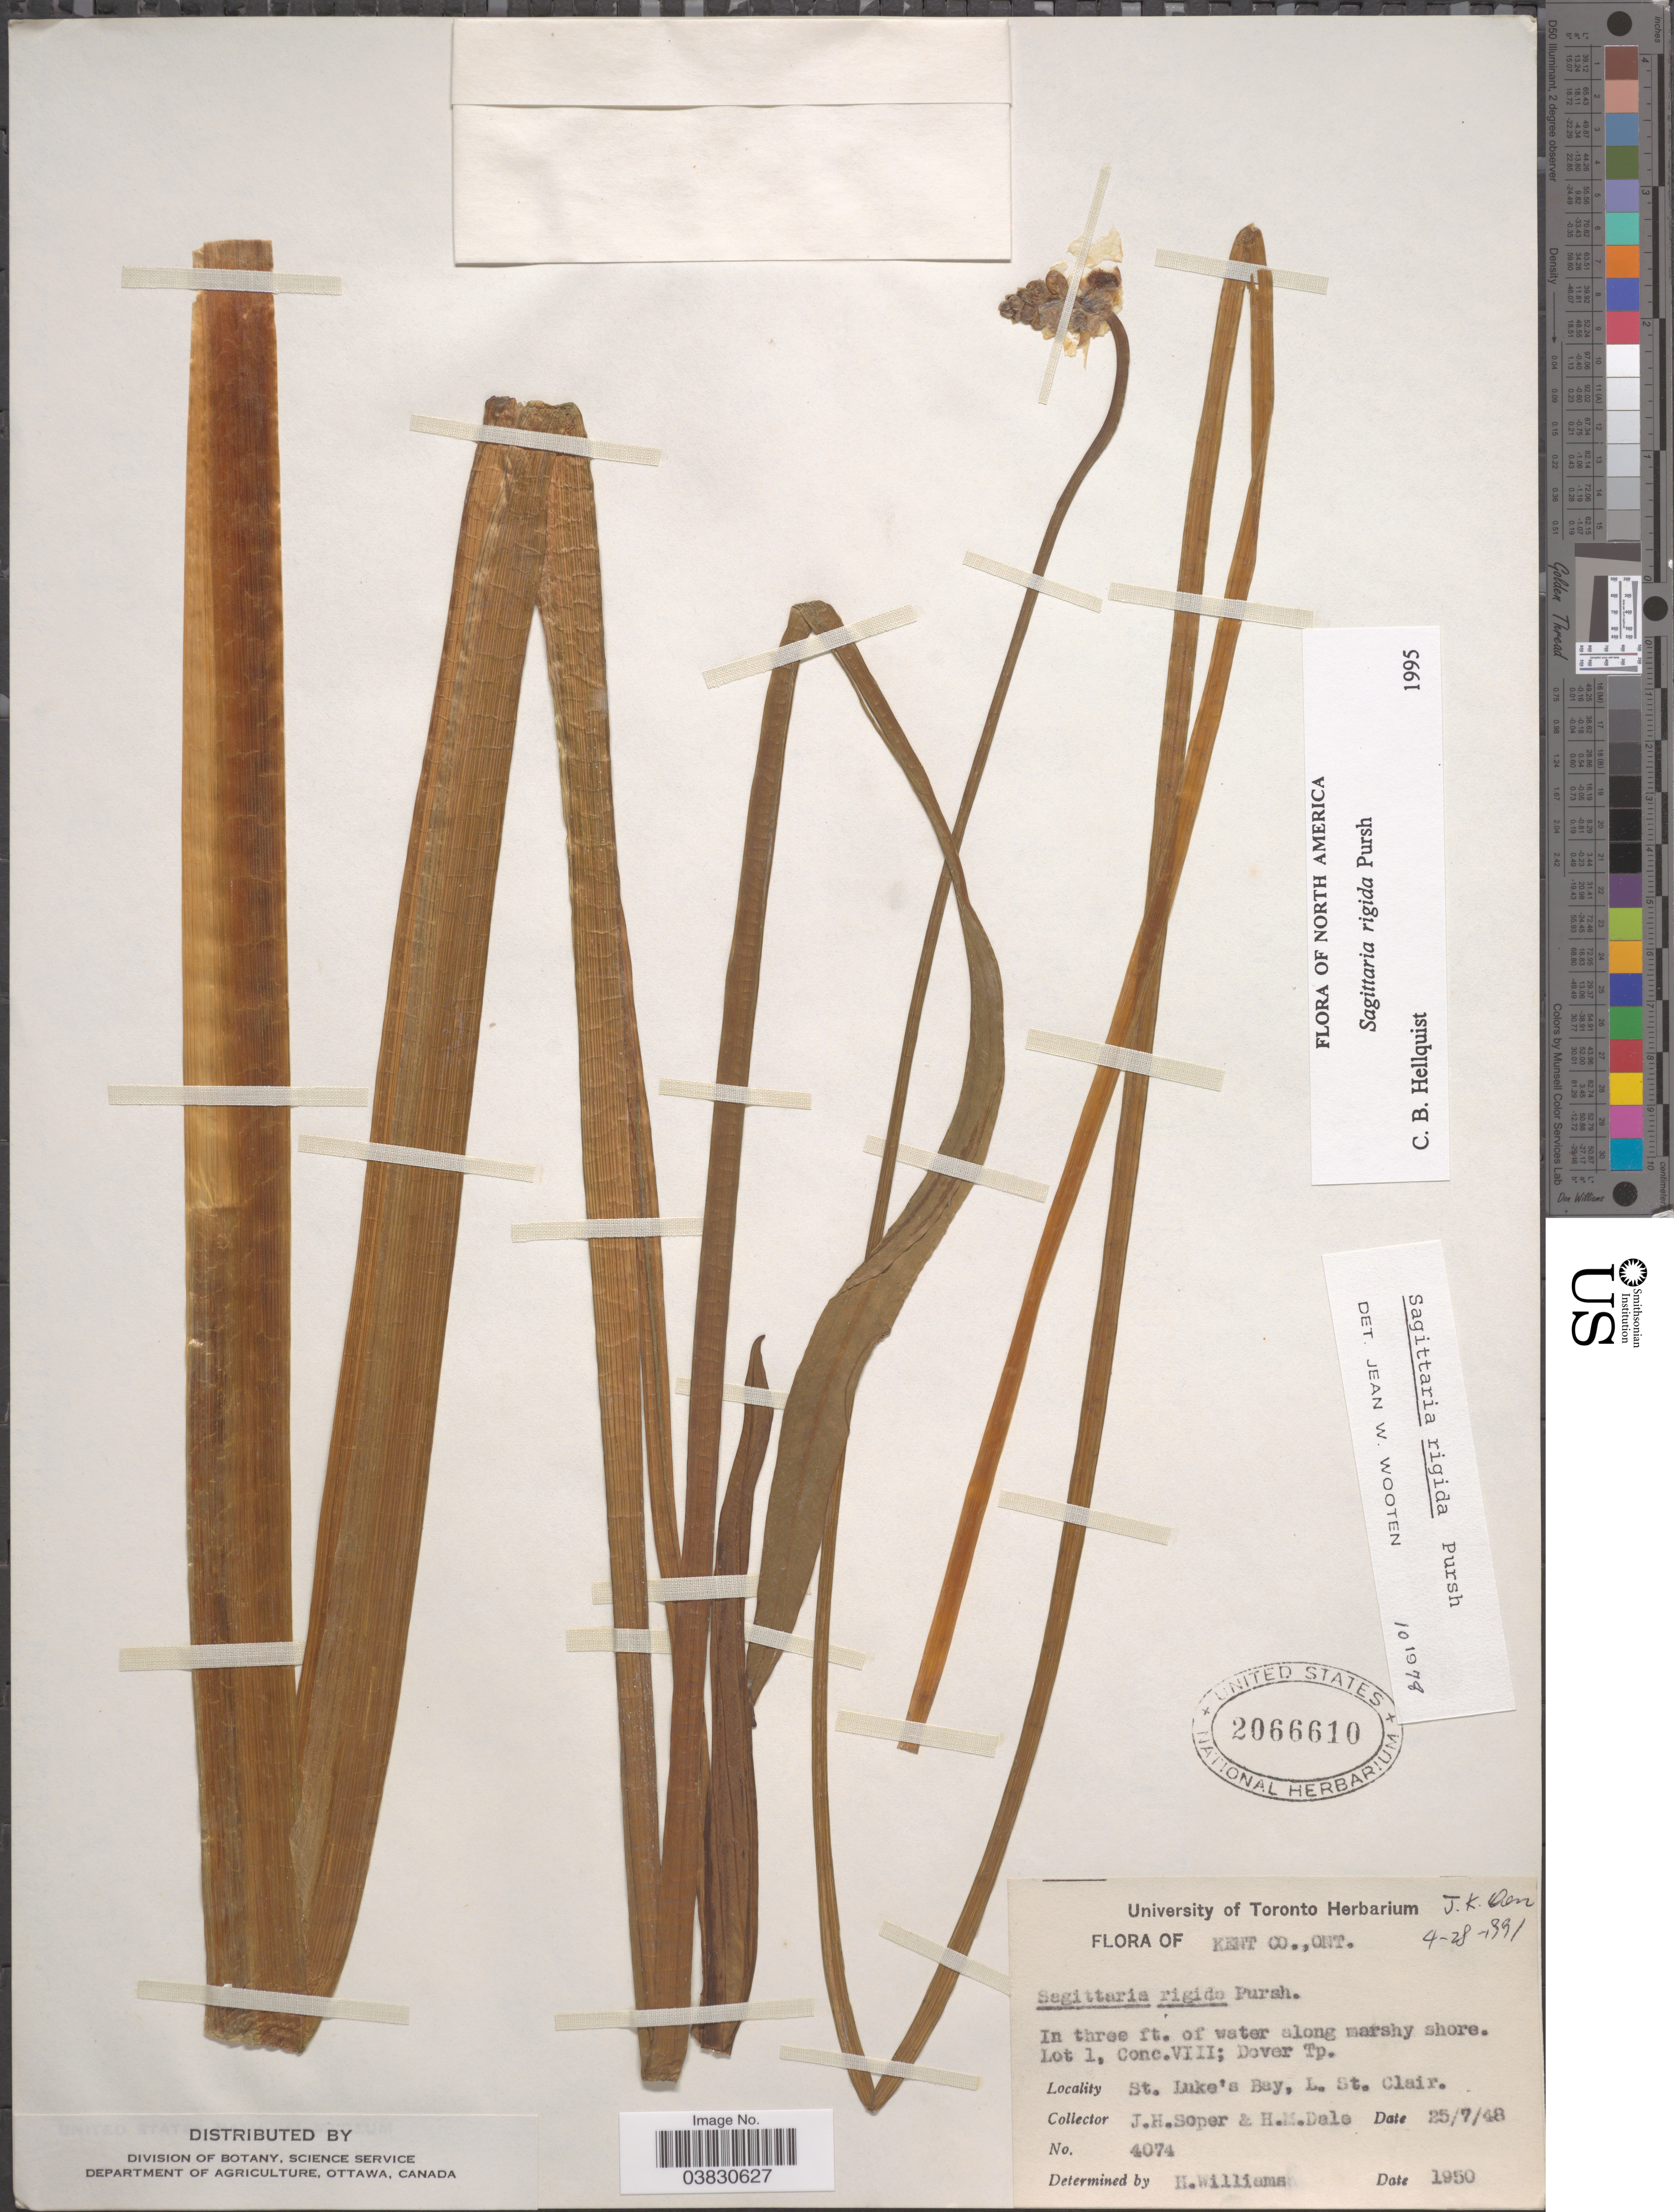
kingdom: Plantae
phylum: Tracheophyta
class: Liliopsida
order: Alismatales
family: Alismataceae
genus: Sagittaria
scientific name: Sagittaria rigida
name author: Pursh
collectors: J. H. Soper & H. M. Dale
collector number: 4074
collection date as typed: Transcribed d/m/y: 25/7/48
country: Canada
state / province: Ontario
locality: Kent Co. Lot 1, Conc. VIII; Dover Tp. St. Luke's Bay, L. St. Clair.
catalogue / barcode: US 2066610